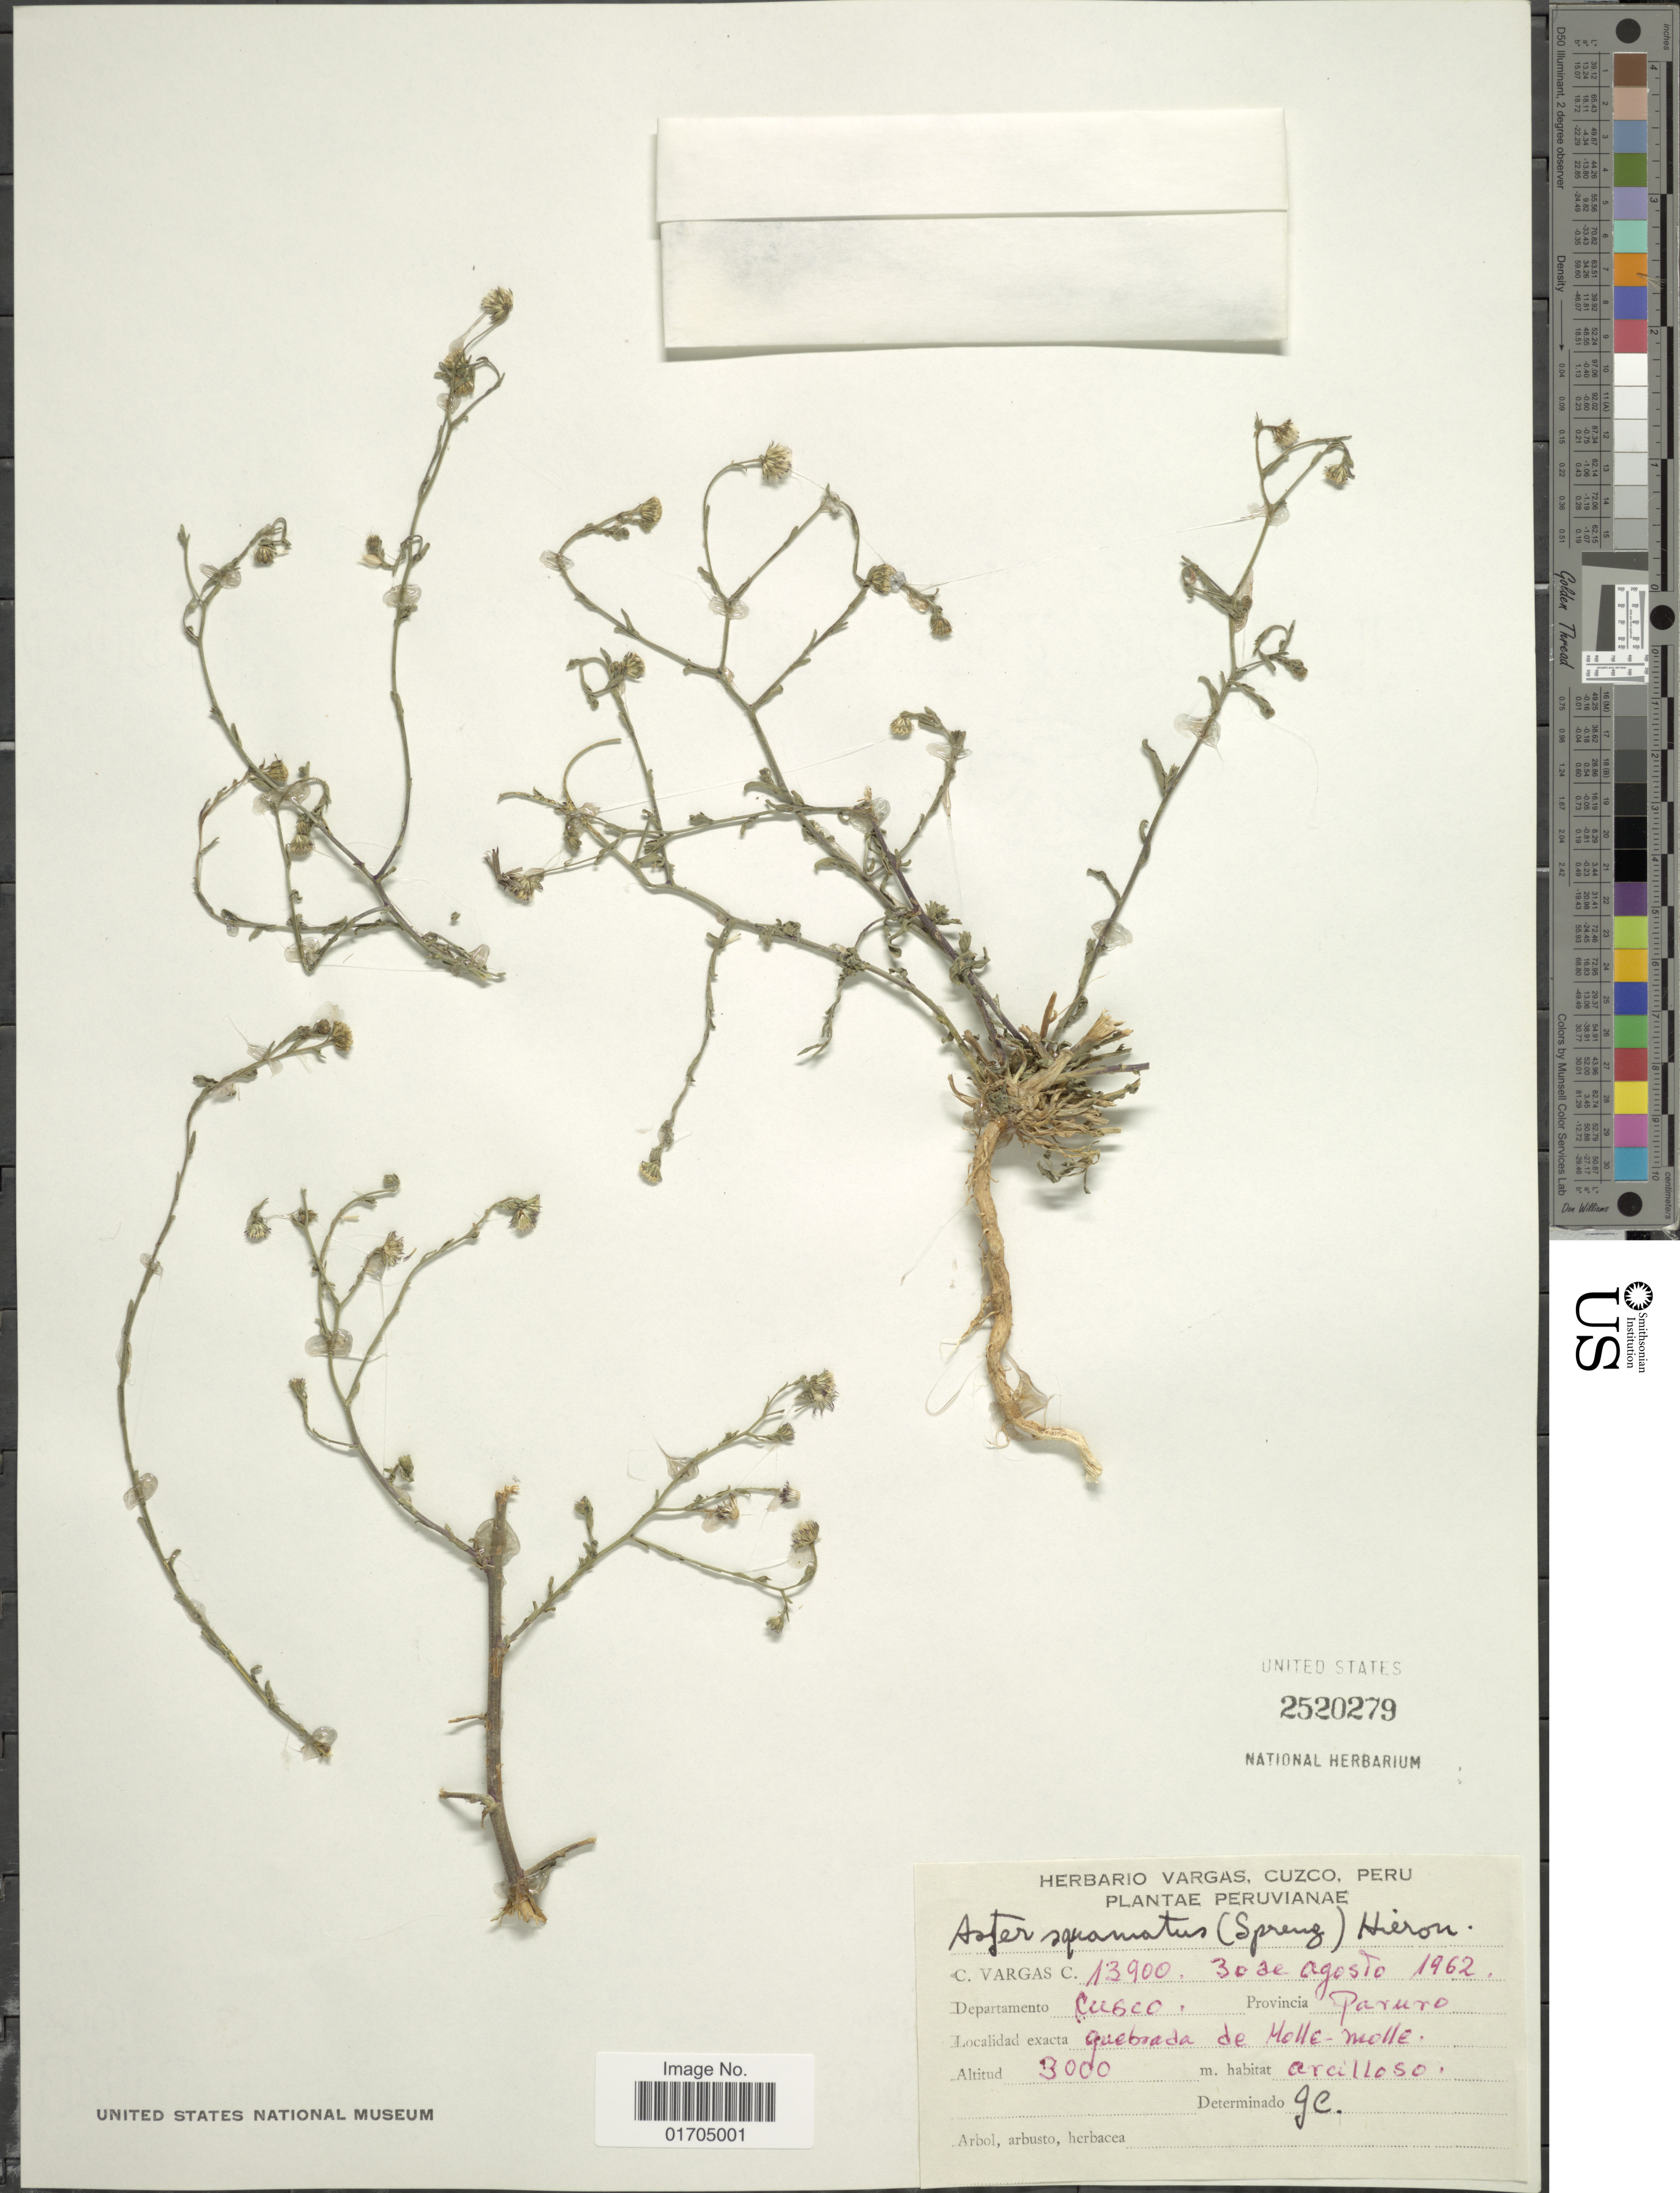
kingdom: Plantae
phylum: Tracheophyta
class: Magnoliopsida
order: Asterales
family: Asteraceae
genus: Symphyotrichum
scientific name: Symphyotrichum squamatum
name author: (Spreng.) G.L. Nesom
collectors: C. Vargas Calderón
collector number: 13900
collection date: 1962-08-30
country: Peru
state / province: Cusco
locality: Provincia Paruro, quebrada de Molle-molle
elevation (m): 3000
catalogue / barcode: US 2520279